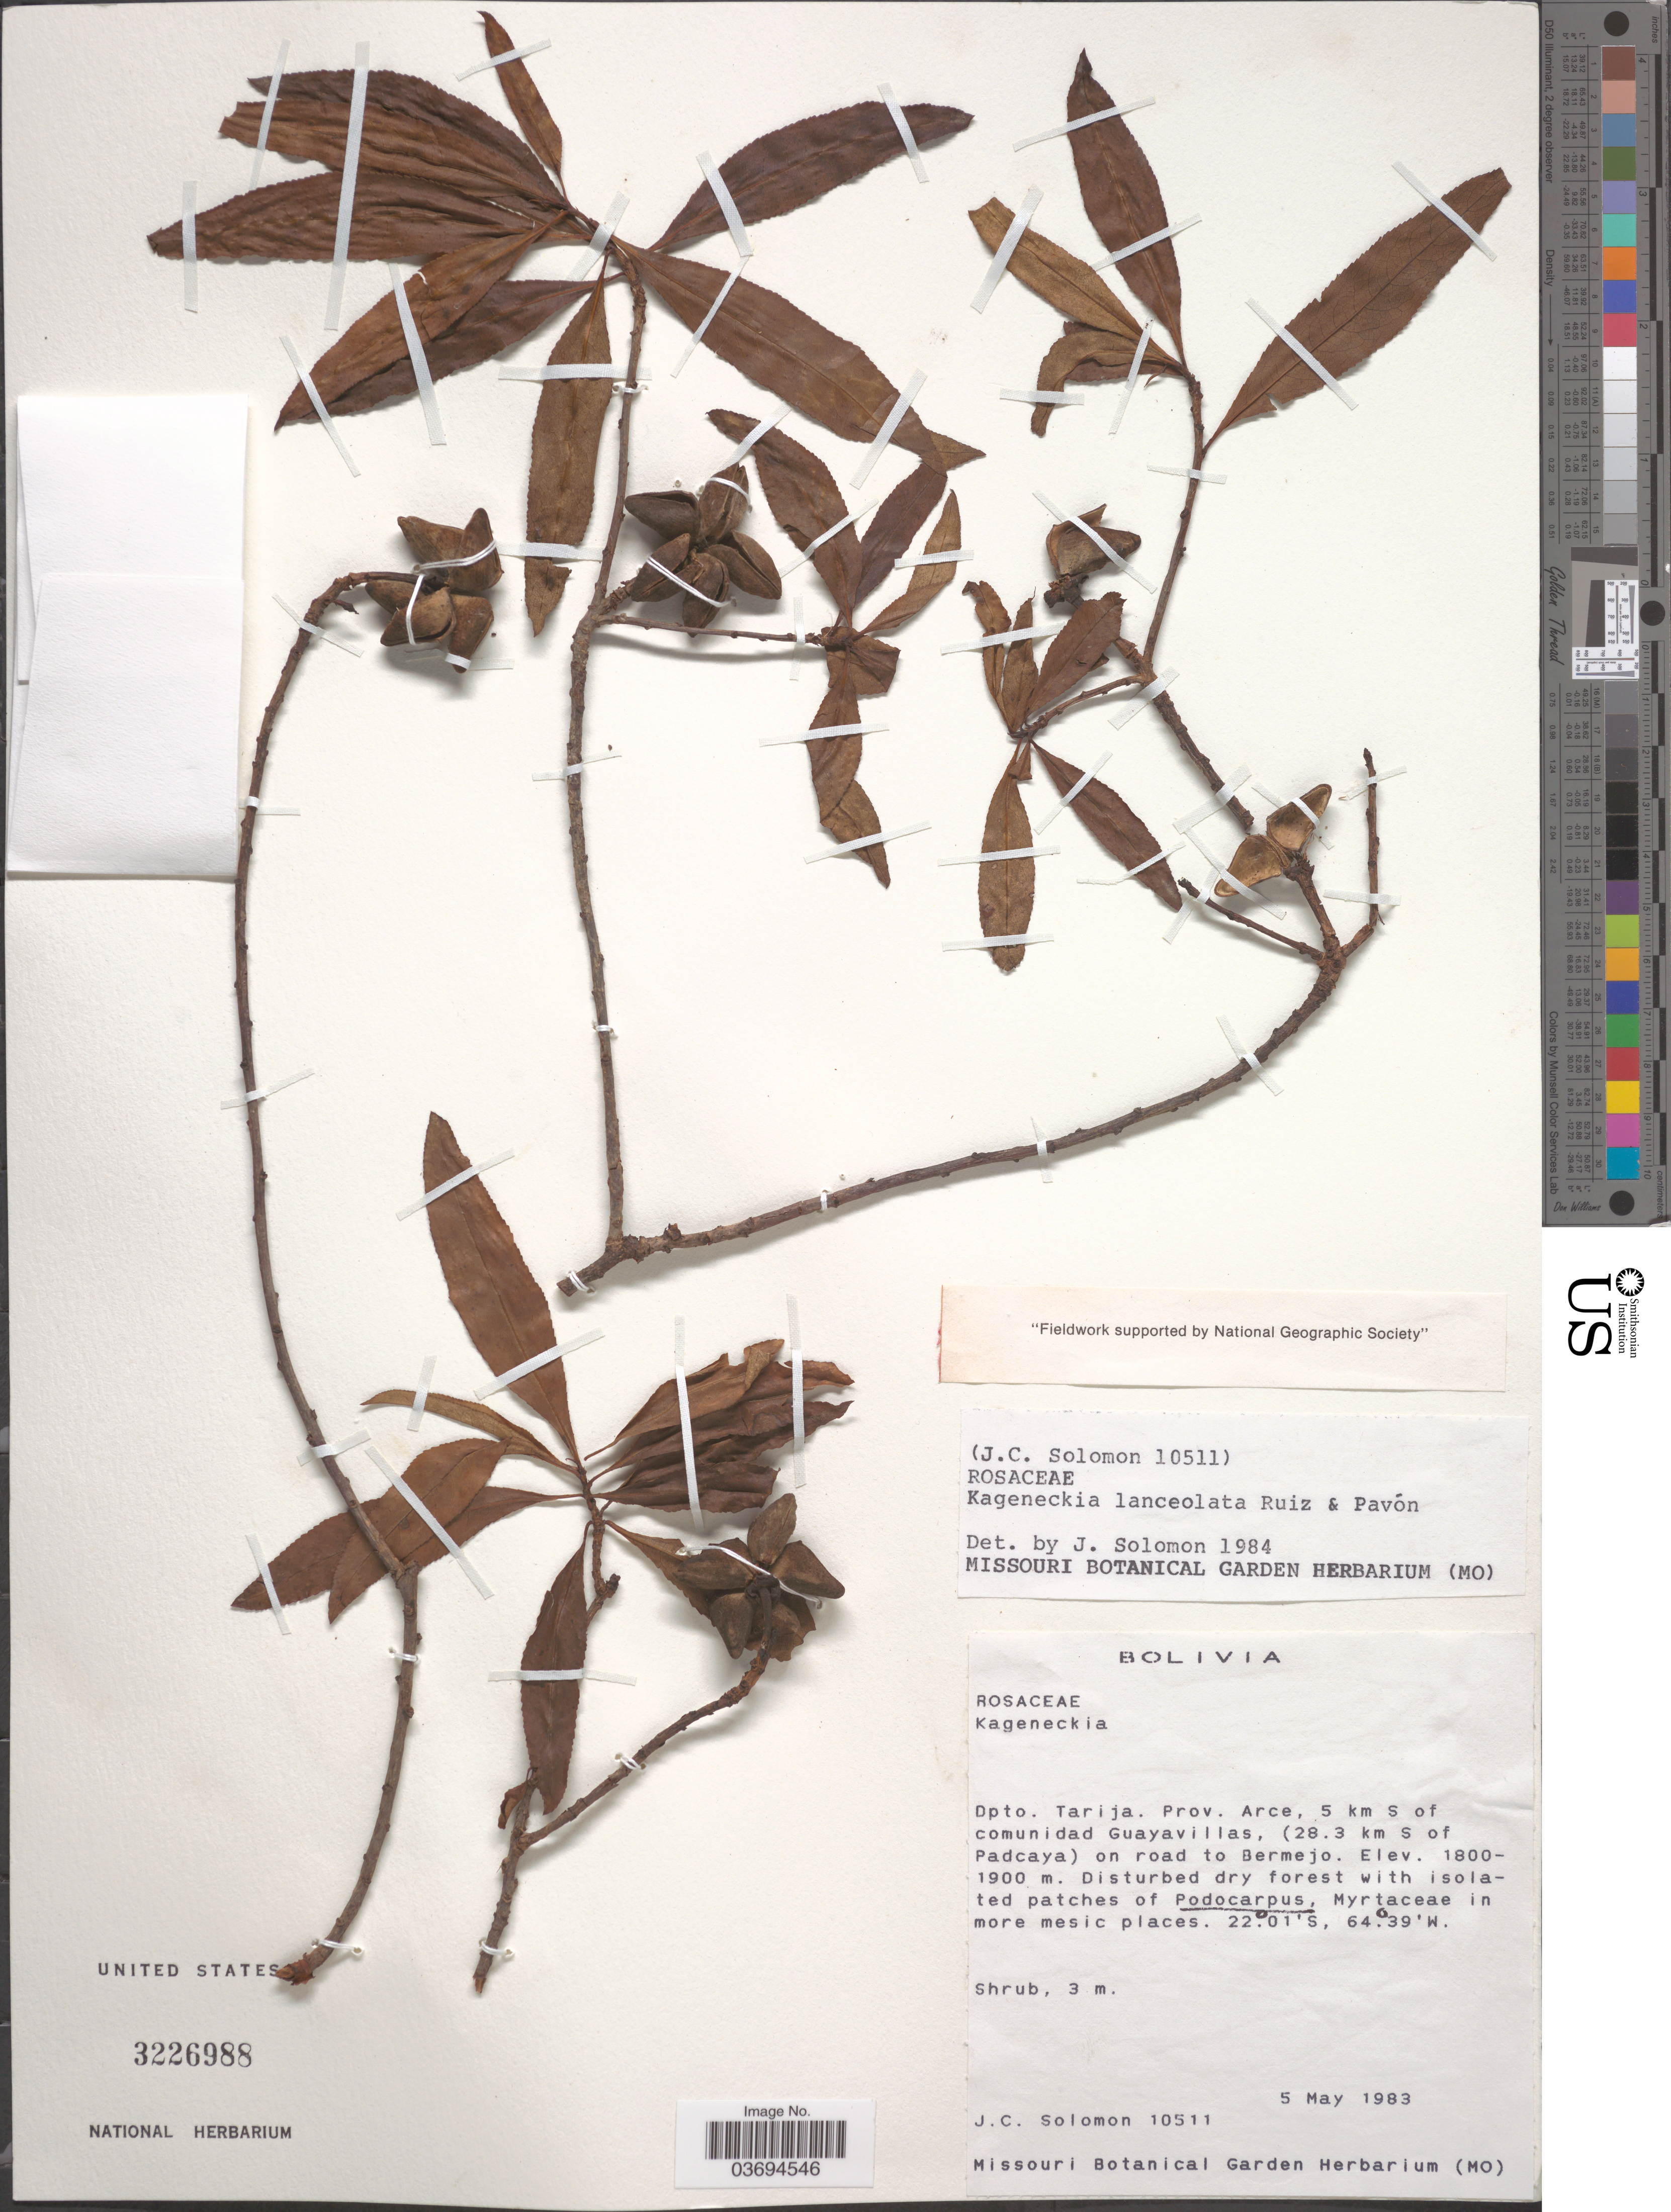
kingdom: Plantae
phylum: Tracheophyta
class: Magnoliopsida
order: Rosales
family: Rosaceae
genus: Kageneckia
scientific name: Kageneckia lanceolata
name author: Ruiz & Pav.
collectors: J. C. Solomon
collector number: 10511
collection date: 1983-05-05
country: Bolivia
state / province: Tarija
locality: Dpto. Tarija. Prov. Arce, 5 km S of comunidad Guayavillas, (28.3 km S of Padcaya) on road to Bermejo.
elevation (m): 1800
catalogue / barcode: US 3226988